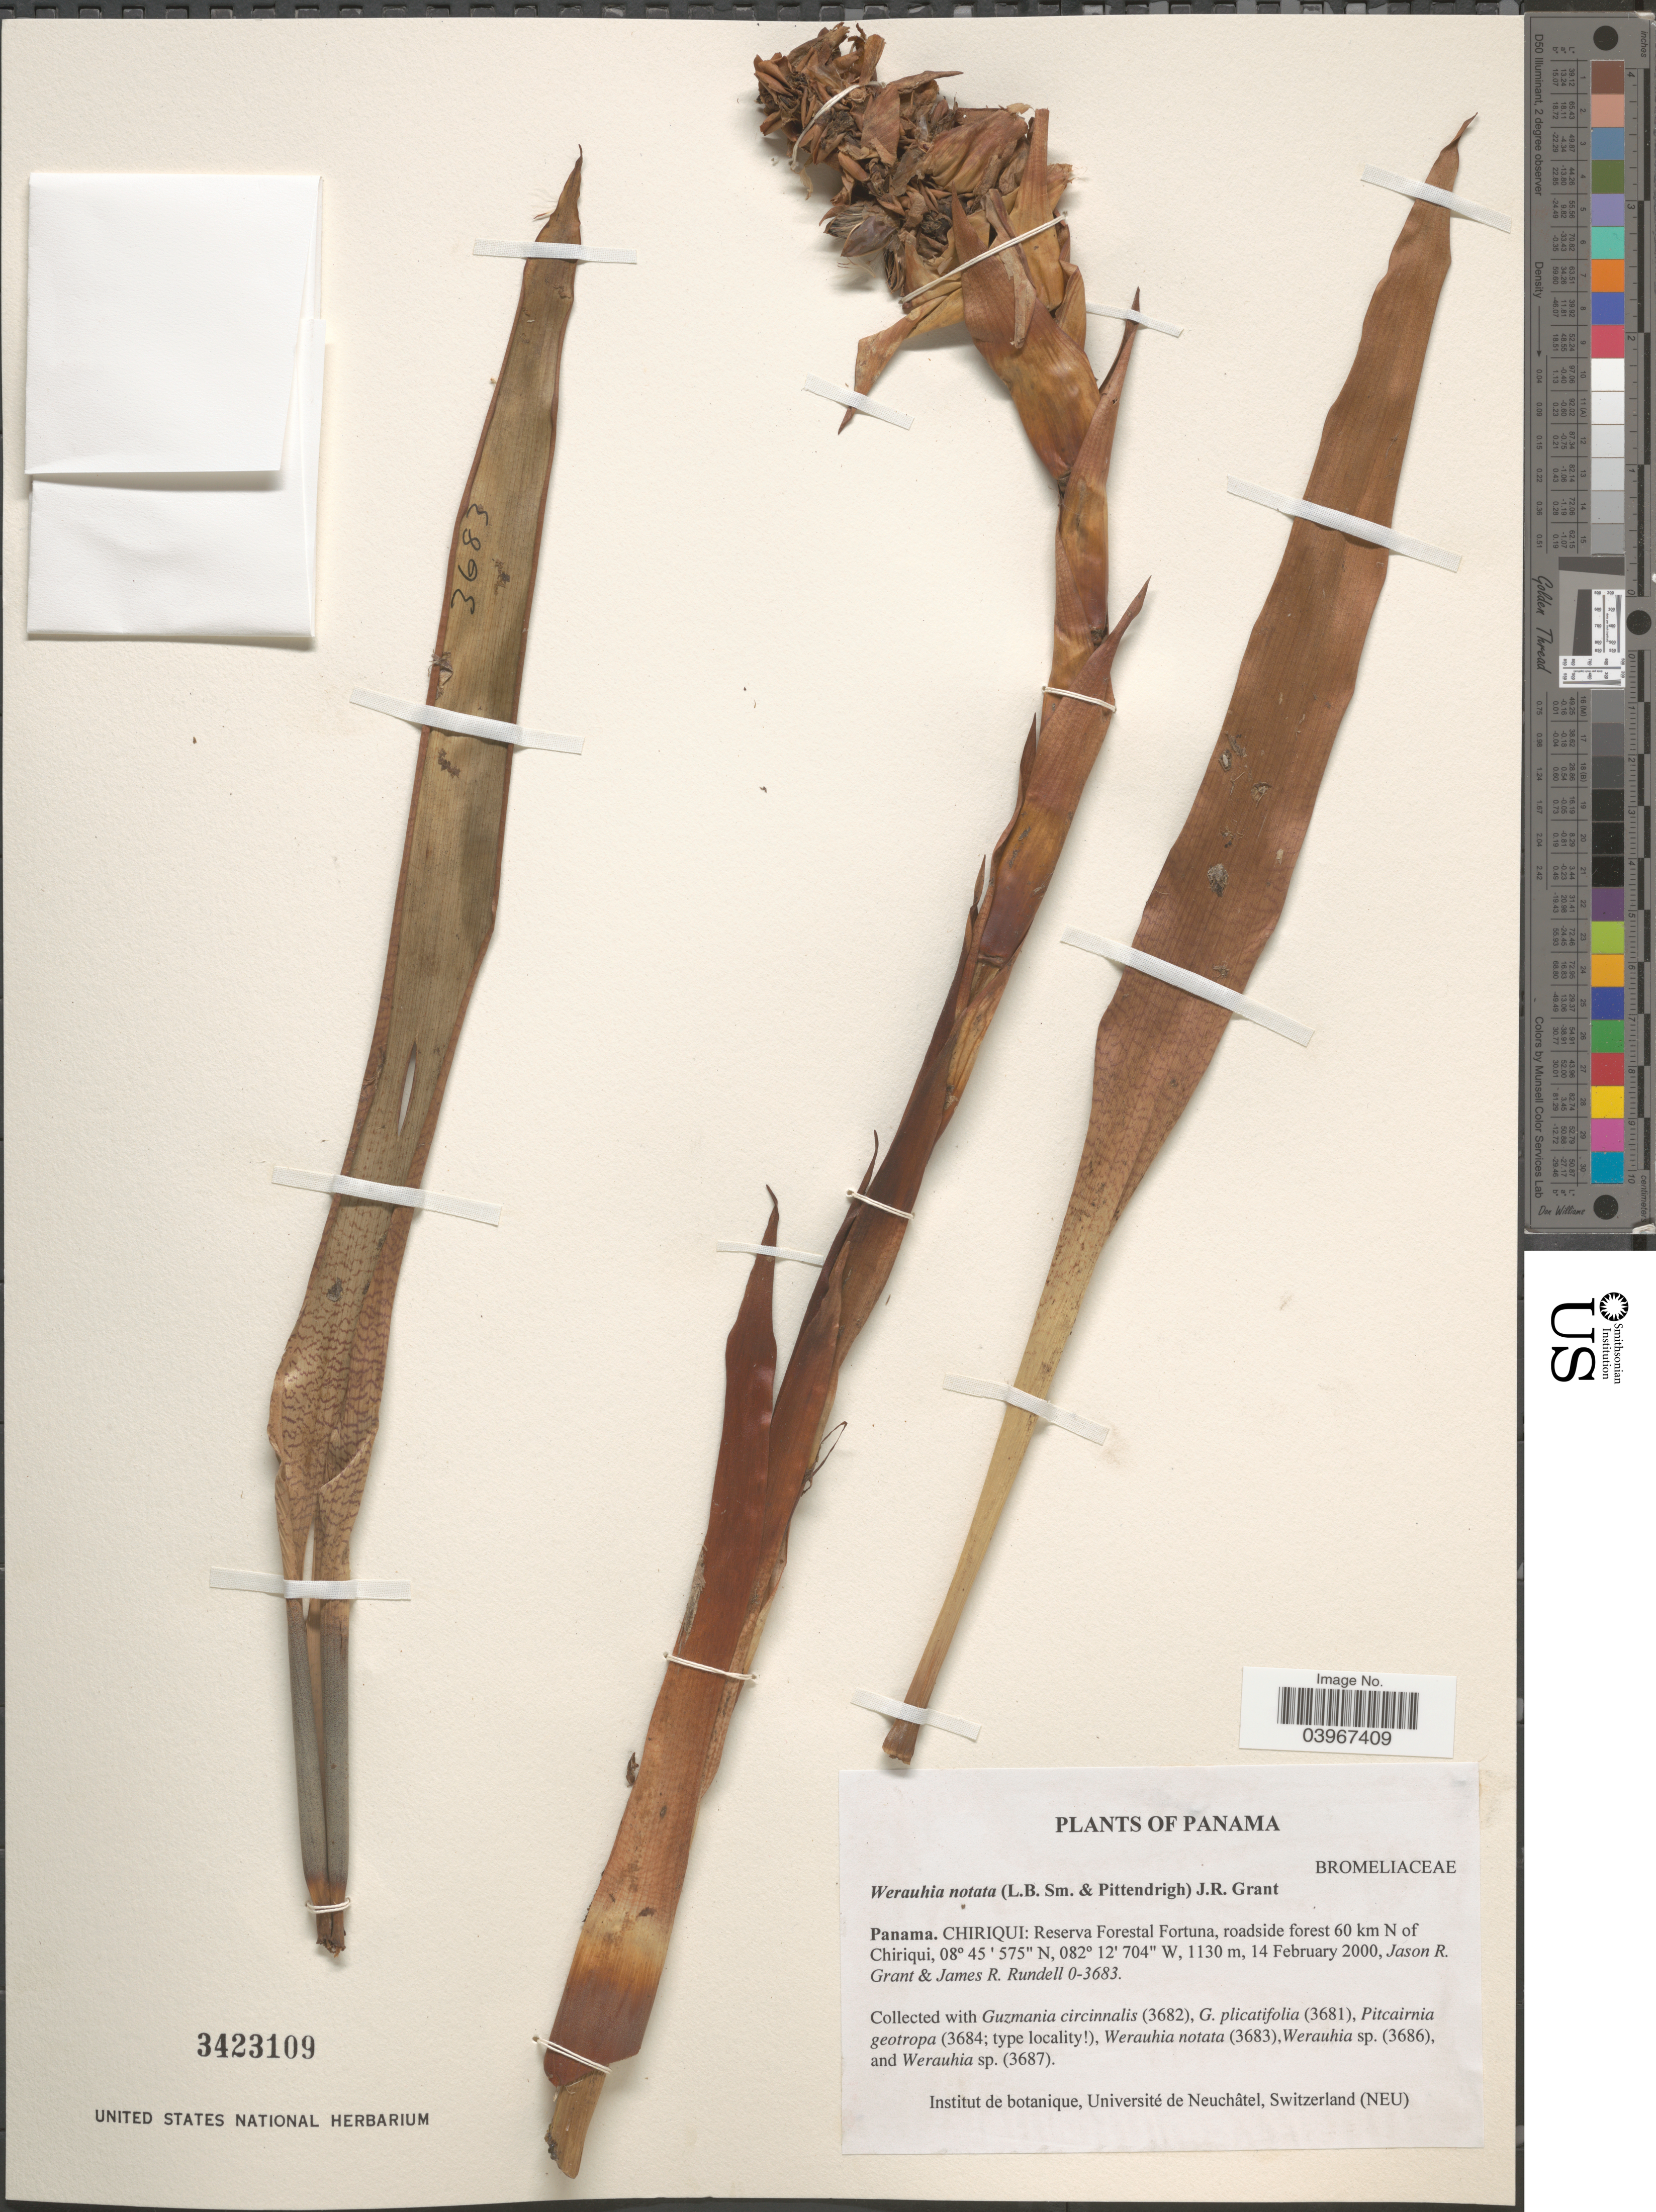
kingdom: Plantae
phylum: Tracheophyta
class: Liliopsida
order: Poales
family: Bromeliaceae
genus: Werauhia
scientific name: Werauhia notata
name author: (L.B. Sm. & Pittendr.) J.R. Grant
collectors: J. R. Grant & J. R. Rundell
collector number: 0-3683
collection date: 2000-02-14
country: Panama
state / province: Chiriqui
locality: Reserva Forestal Fortuna, roadside forest 60 km N of Chiriqui.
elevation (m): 1130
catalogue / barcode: US 3423109